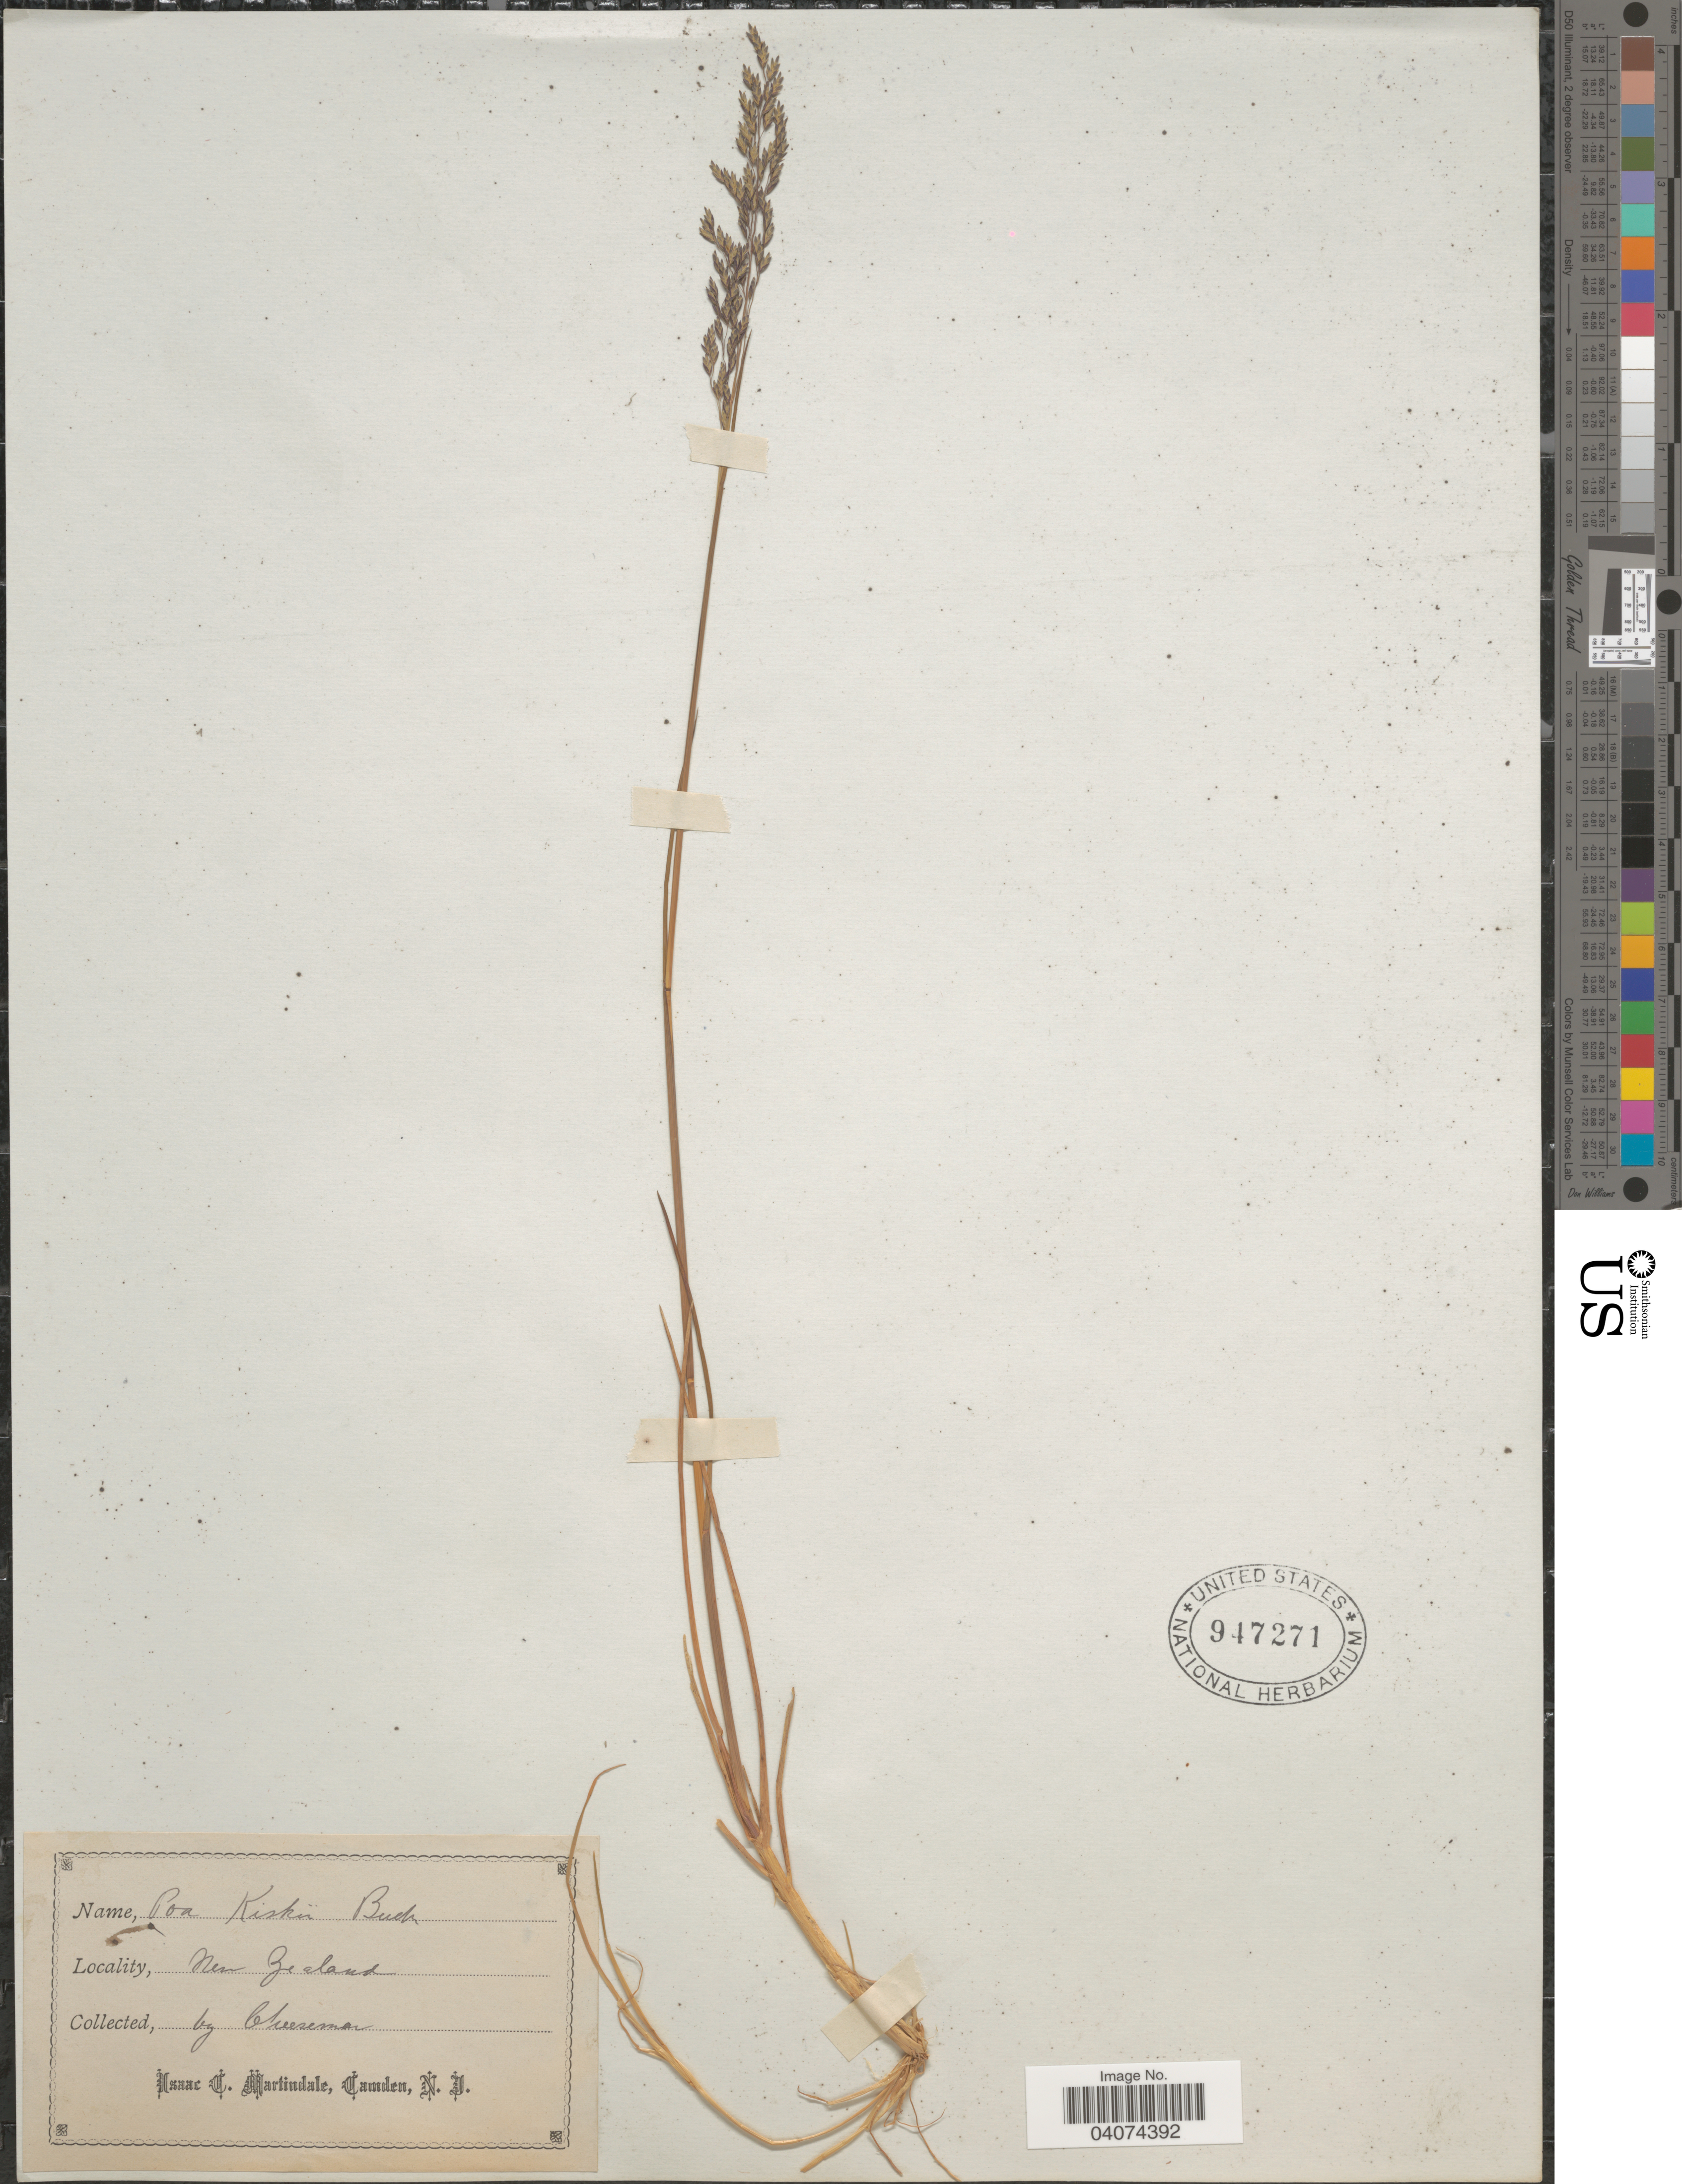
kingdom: Plantae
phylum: Tracheophyta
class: Liliopsida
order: Poales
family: Poaceae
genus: Poa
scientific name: Poa kirkii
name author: Buchanan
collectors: Cheeseman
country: New Zealand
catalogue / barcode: US 947271